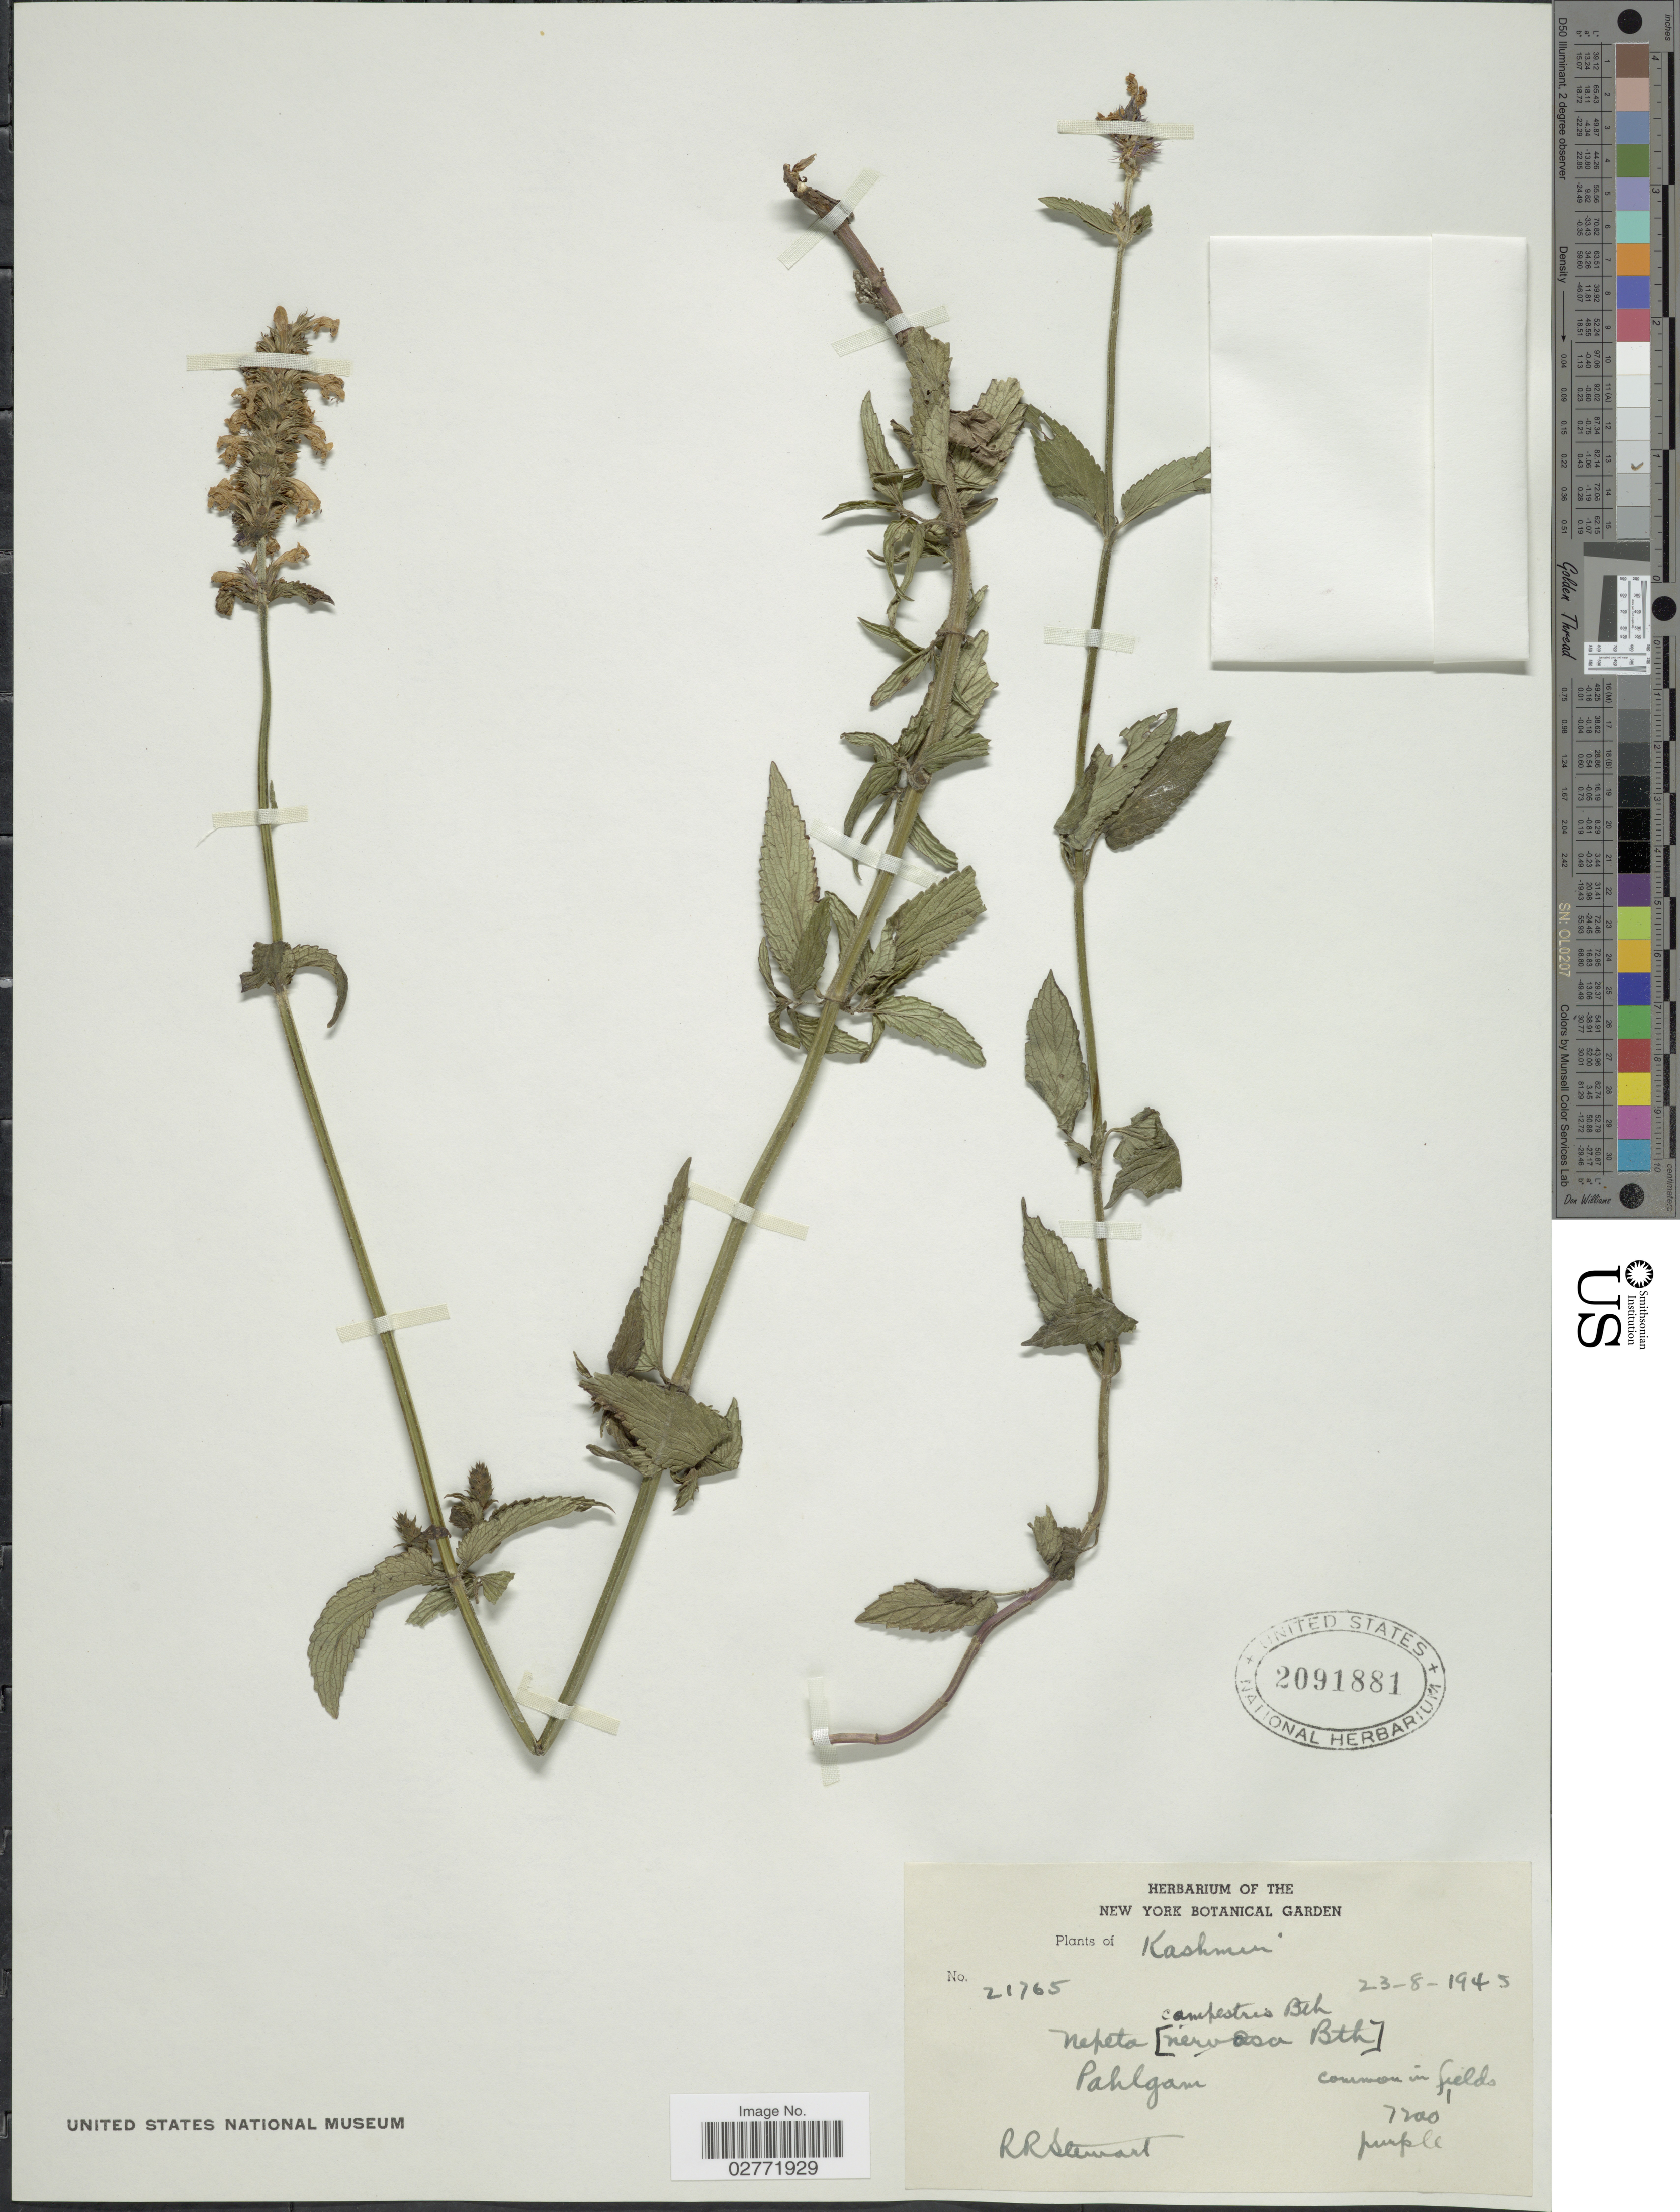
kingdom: Plantae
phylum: Tracheophyta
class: Magnoliopsida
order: Lamiales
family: Lamiaceae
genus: Nepeta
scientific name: Nepeta campestris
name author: Benth.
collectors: R. R. Stewart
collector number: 21765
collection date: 1945-08-23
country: India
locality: Kashmir, Pahlgam, common in fields.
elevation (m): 2195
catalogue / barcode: US 2091881